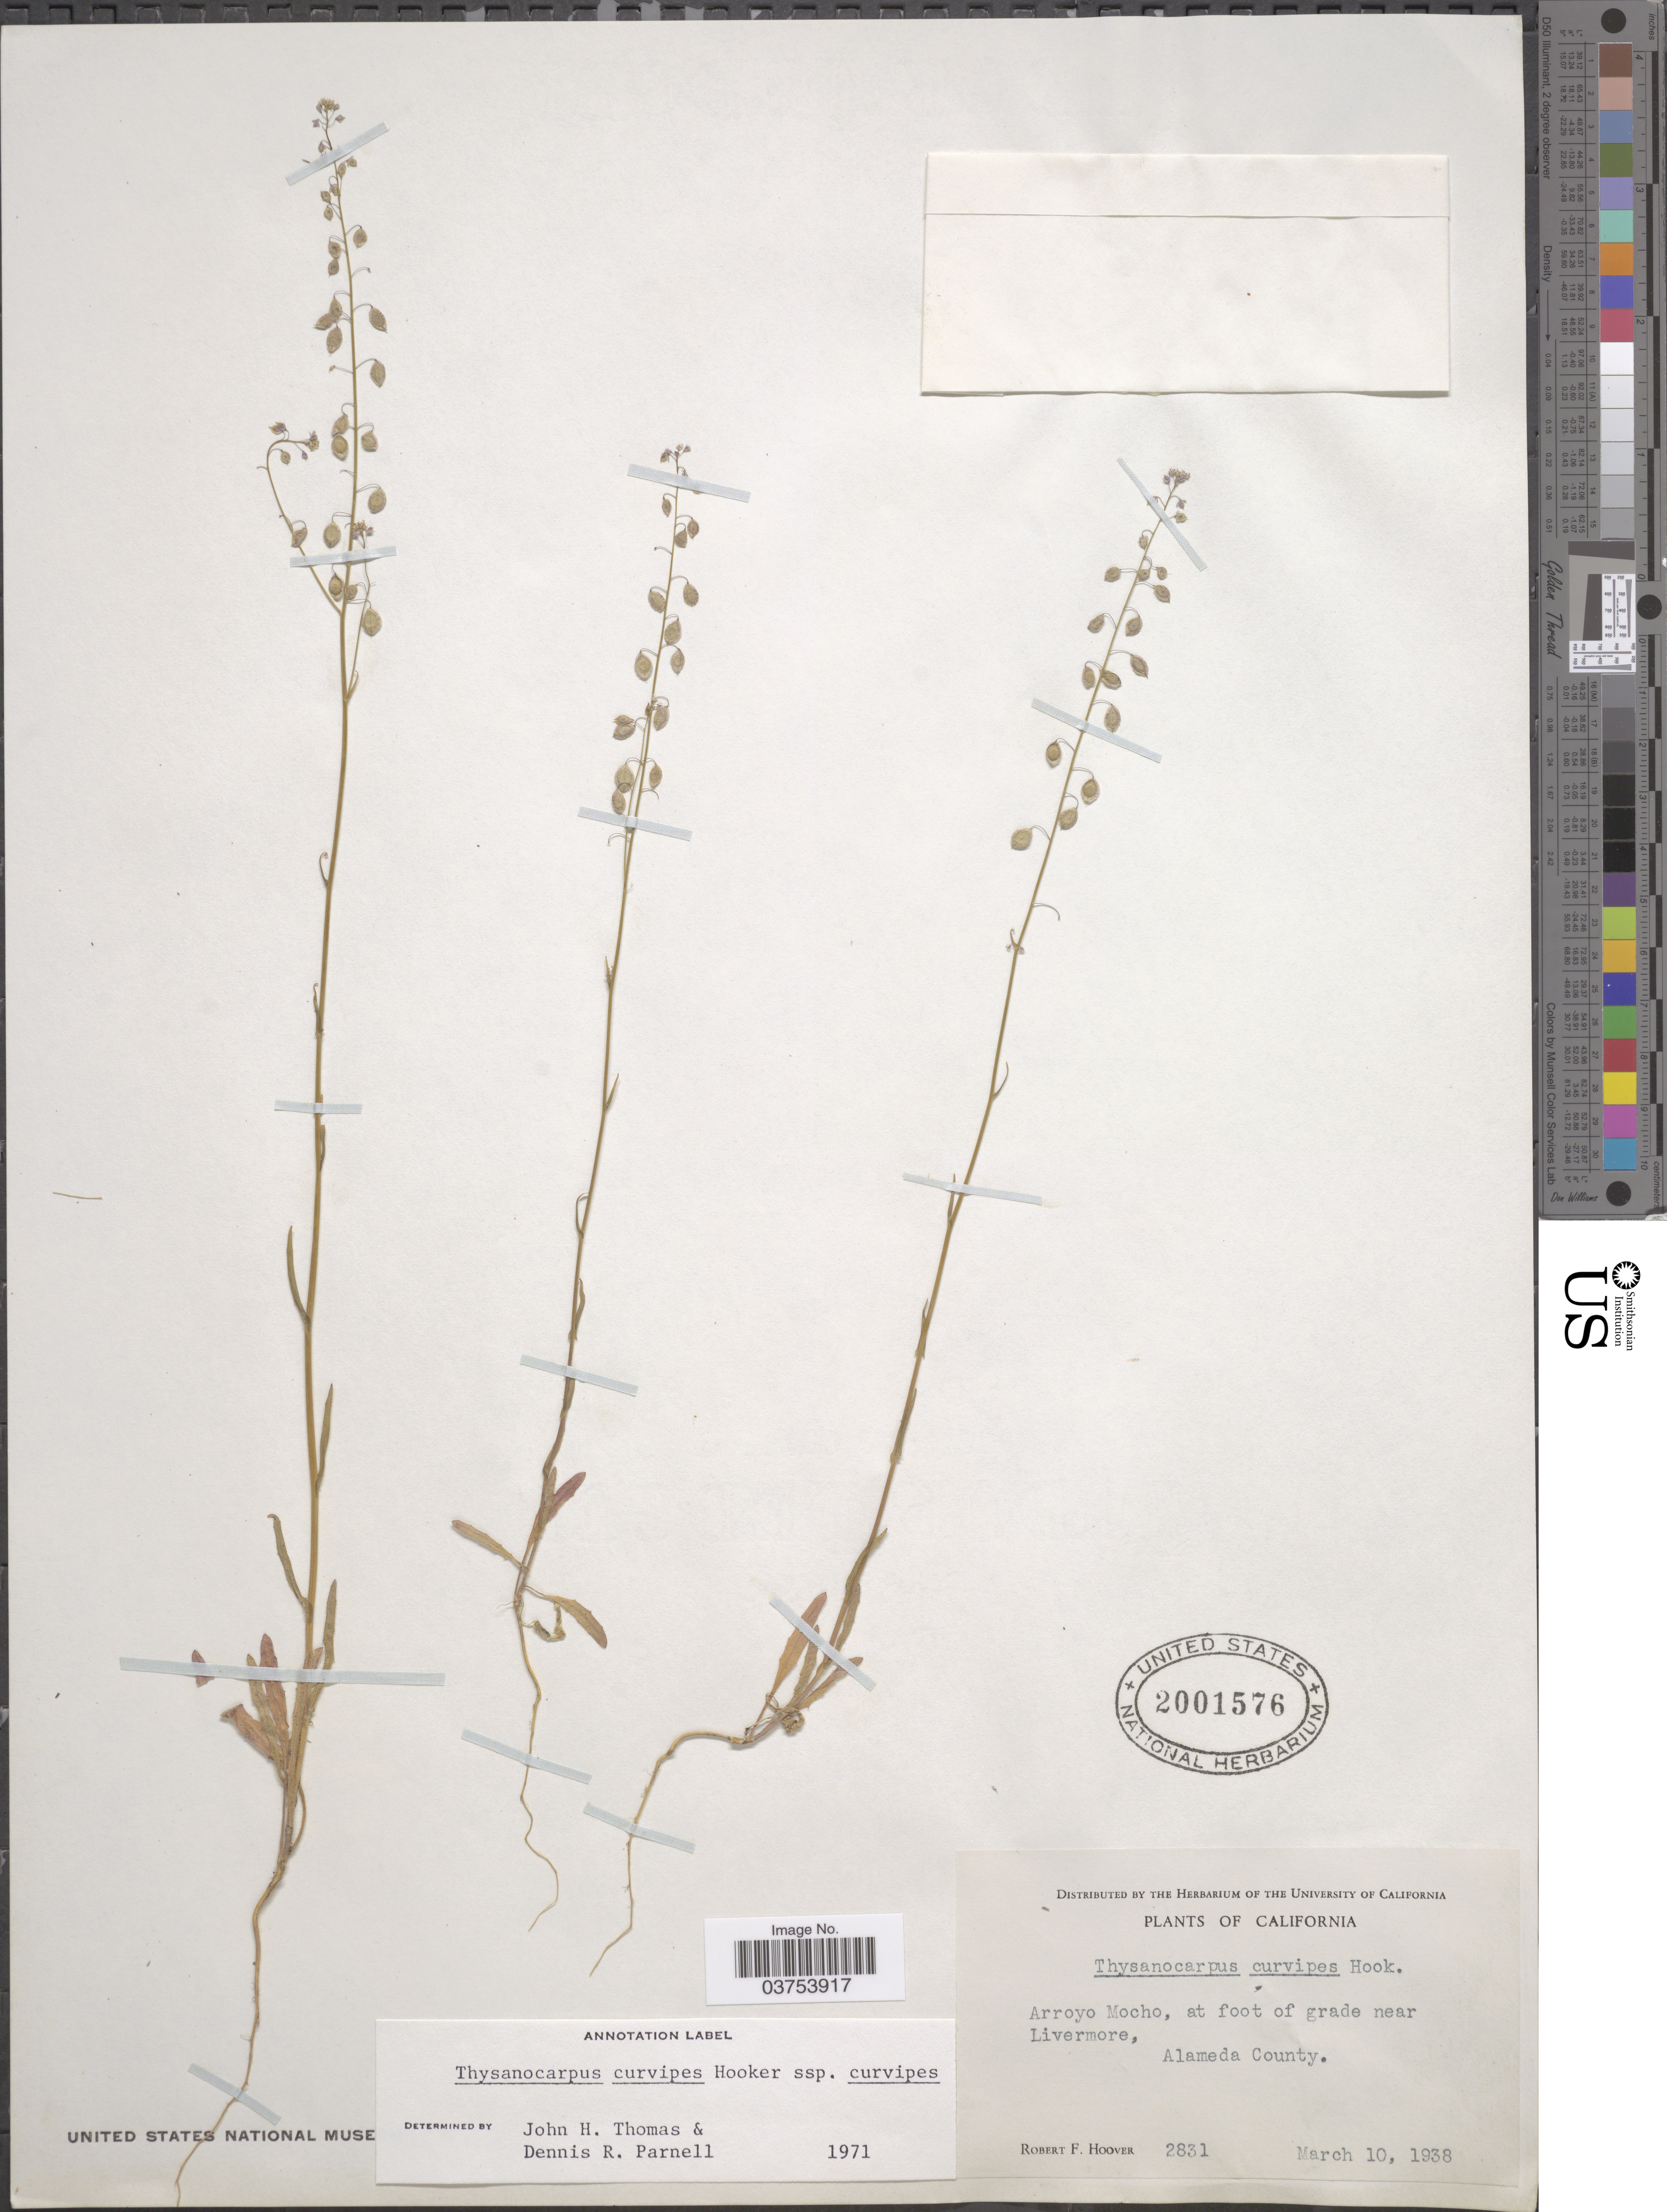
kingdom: Plantae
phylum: Tracheophyta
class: Magnoliopsida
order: Brassicales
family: Brassicaceae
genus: Thysanocarpus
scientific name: Thysanocarpus curvipes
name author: Hook.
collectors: R. F. Hoover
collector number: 2831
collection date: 1938-03-10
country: United States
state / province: California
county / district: Alameda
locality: Arroyo Mocho, at foot of grade near Livermore, Alameda County.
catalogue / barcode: US 2001576